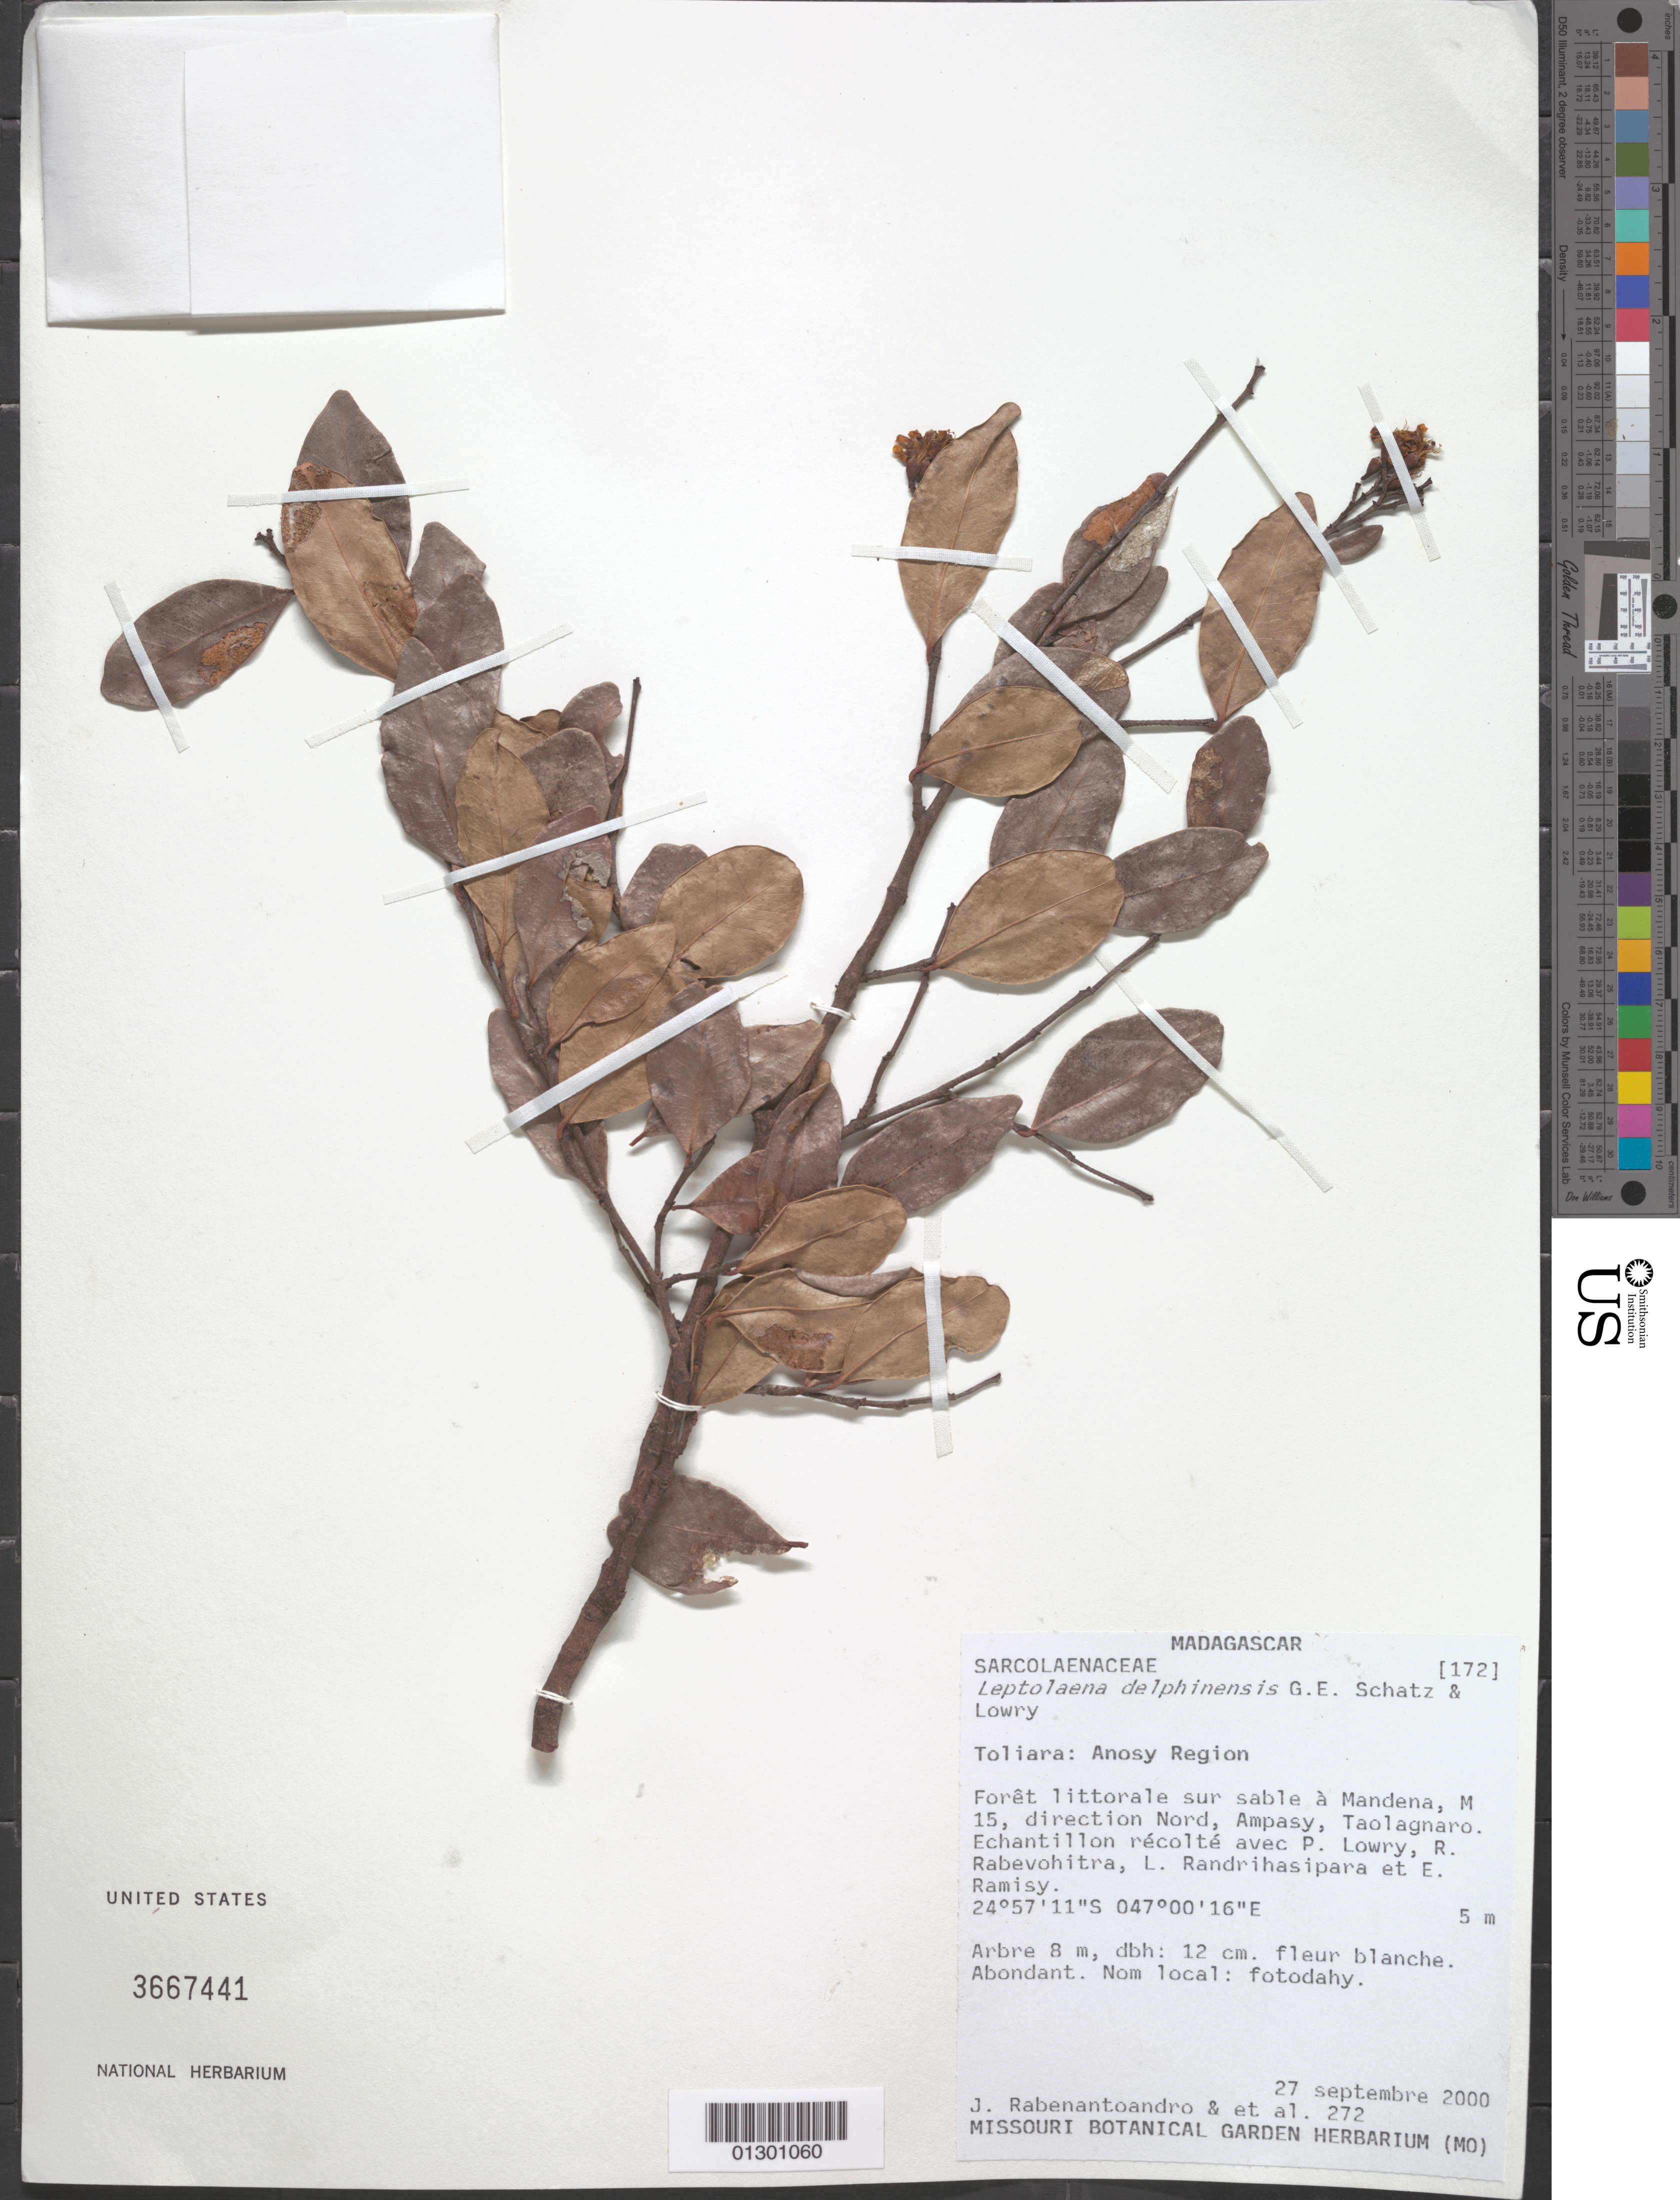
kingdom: Plantae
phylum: Tracheophyta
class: Magnoliopsida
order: Malvales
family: Sarcolaenaceae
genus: Leptolaena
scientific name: Leptolaena delphinensis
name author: G.E. Schatz & Lowry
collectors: J. Rabenantoandro & E. Ramisy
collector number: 272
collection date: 2000-09-27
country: Madagascar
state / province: Anosy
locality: Anosy Region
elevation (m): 5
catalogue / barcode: US 3667441